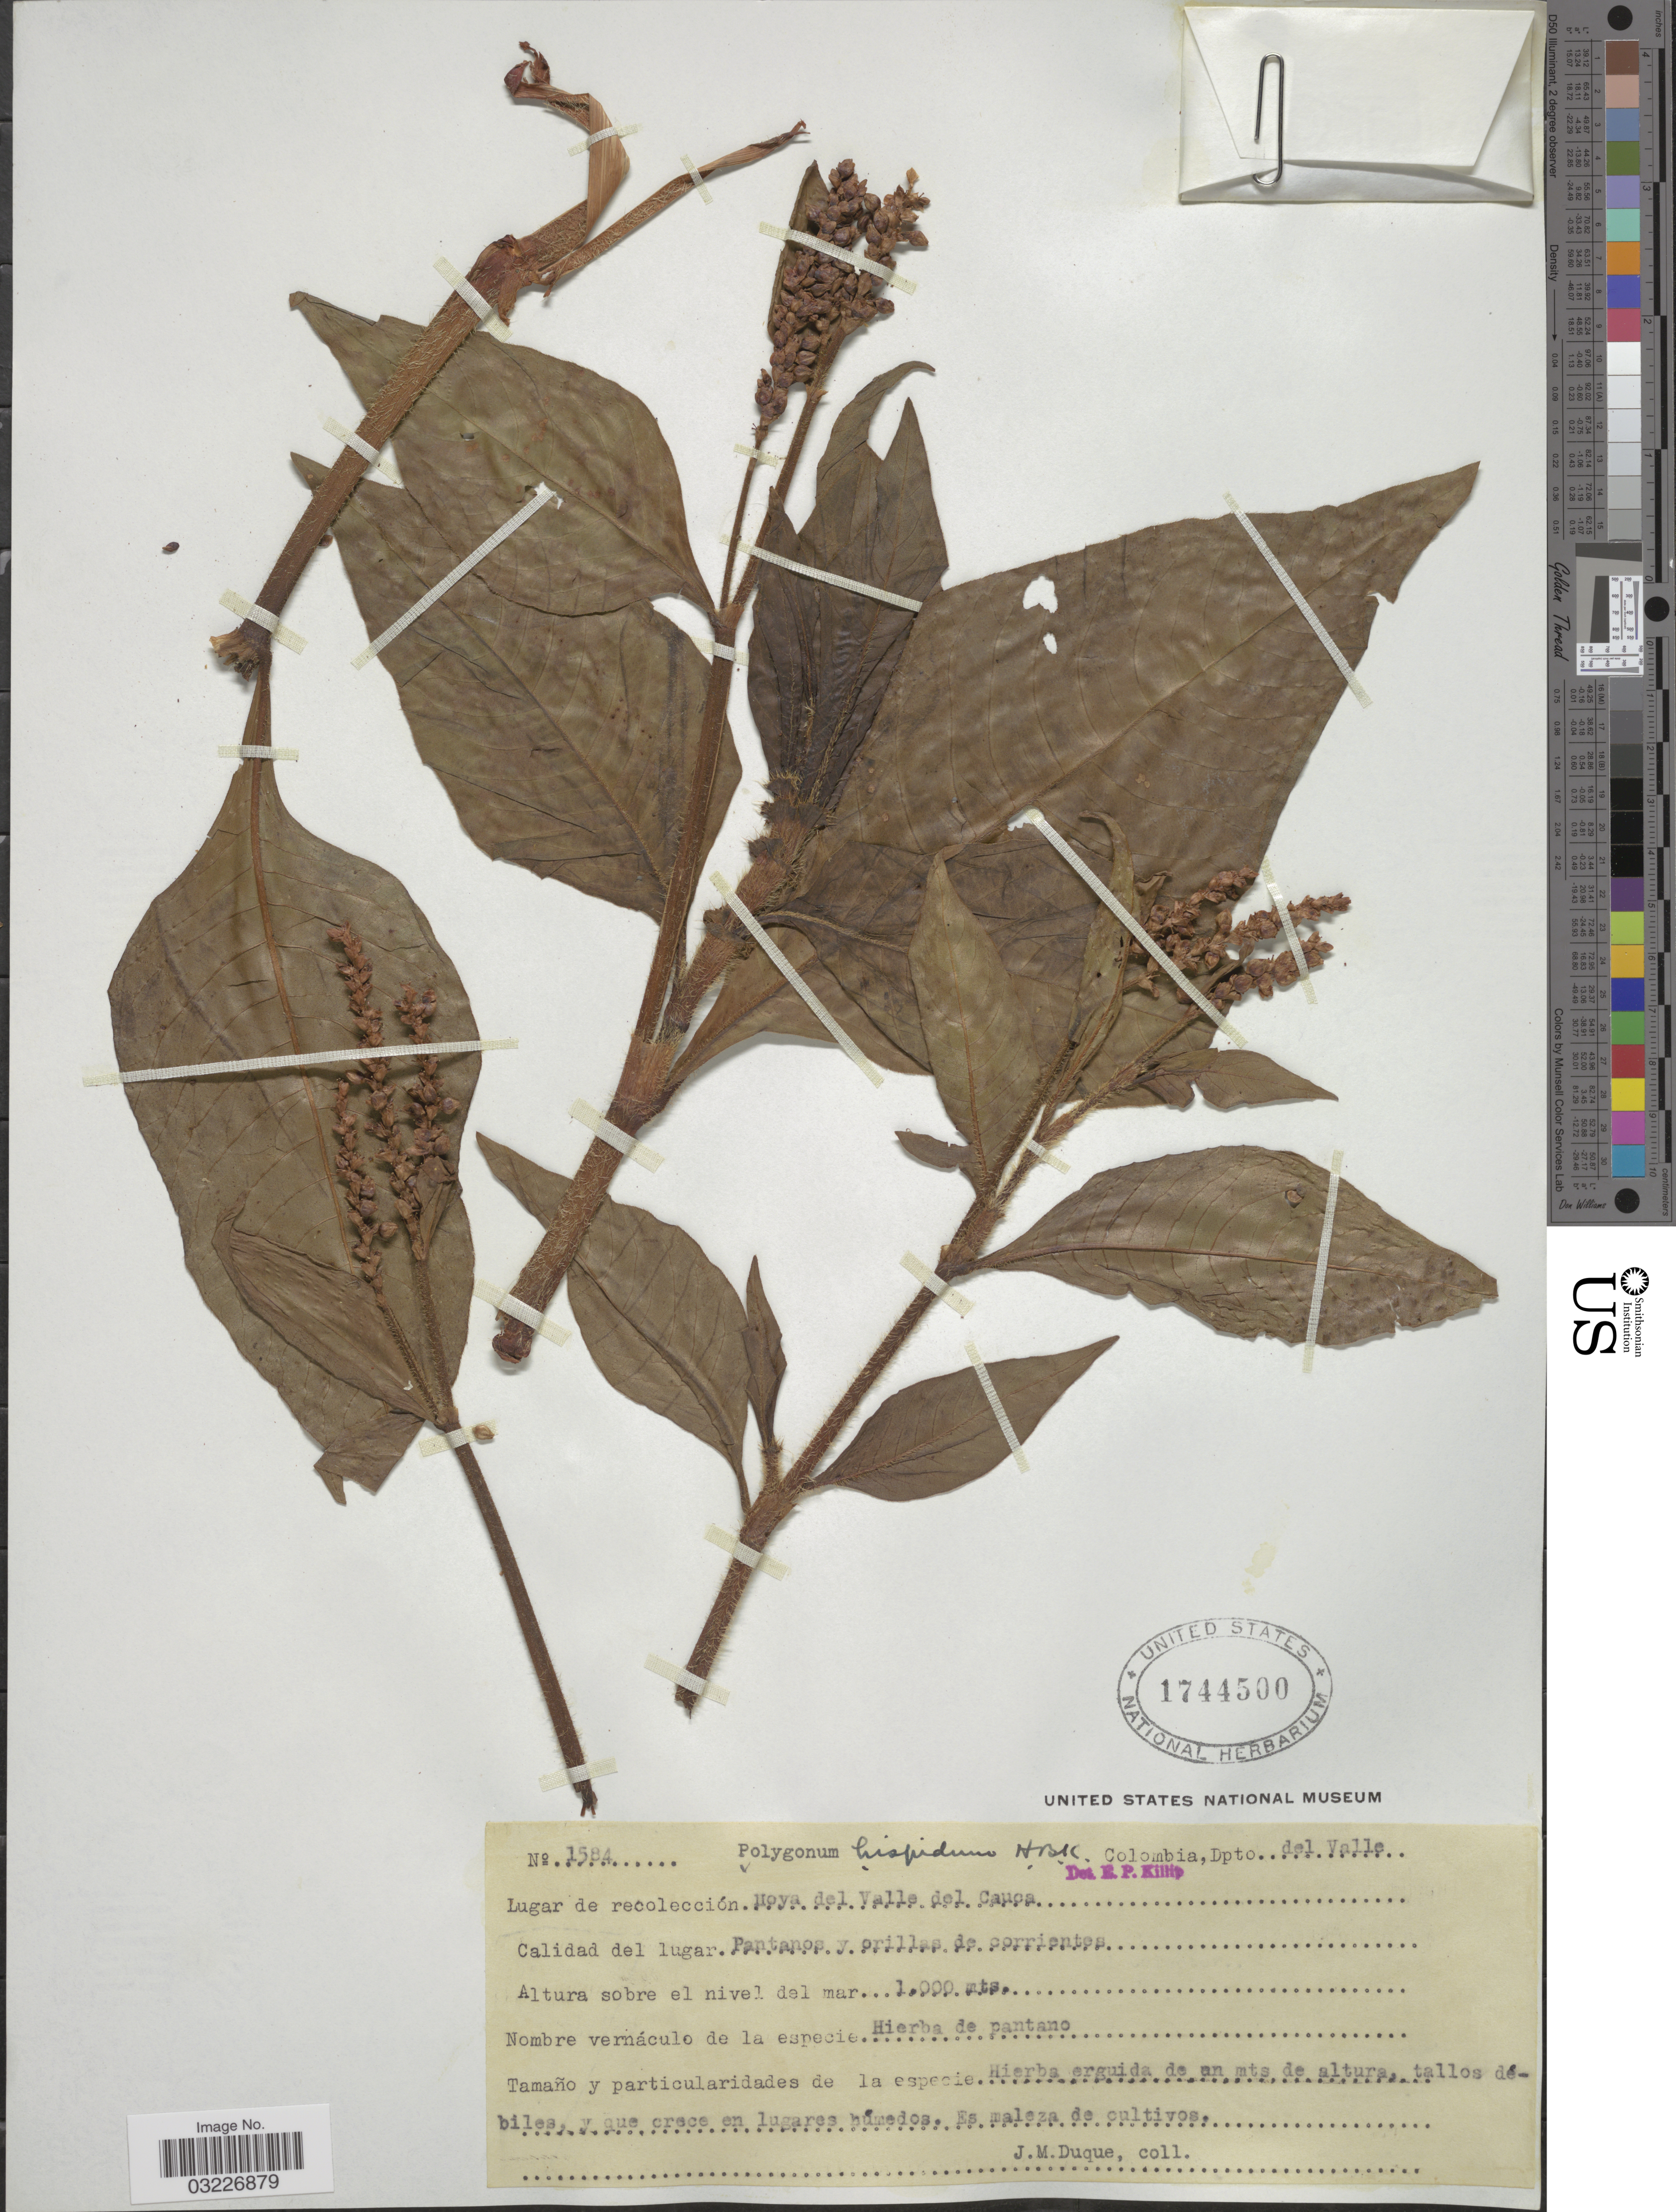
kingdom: Plantae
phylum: Tracheophyta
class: Magnoliopsida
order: Caryophyllales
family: Polygonaceae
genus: Polygonum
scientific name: Polygonum hispidum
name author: Kunth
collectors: J. Duque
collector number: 1584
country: Colombia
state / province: Valle del Cauca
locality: Dpto. del Valle, Hoya del Valle del Cauca.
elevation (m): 1000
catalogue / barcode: US 1744500